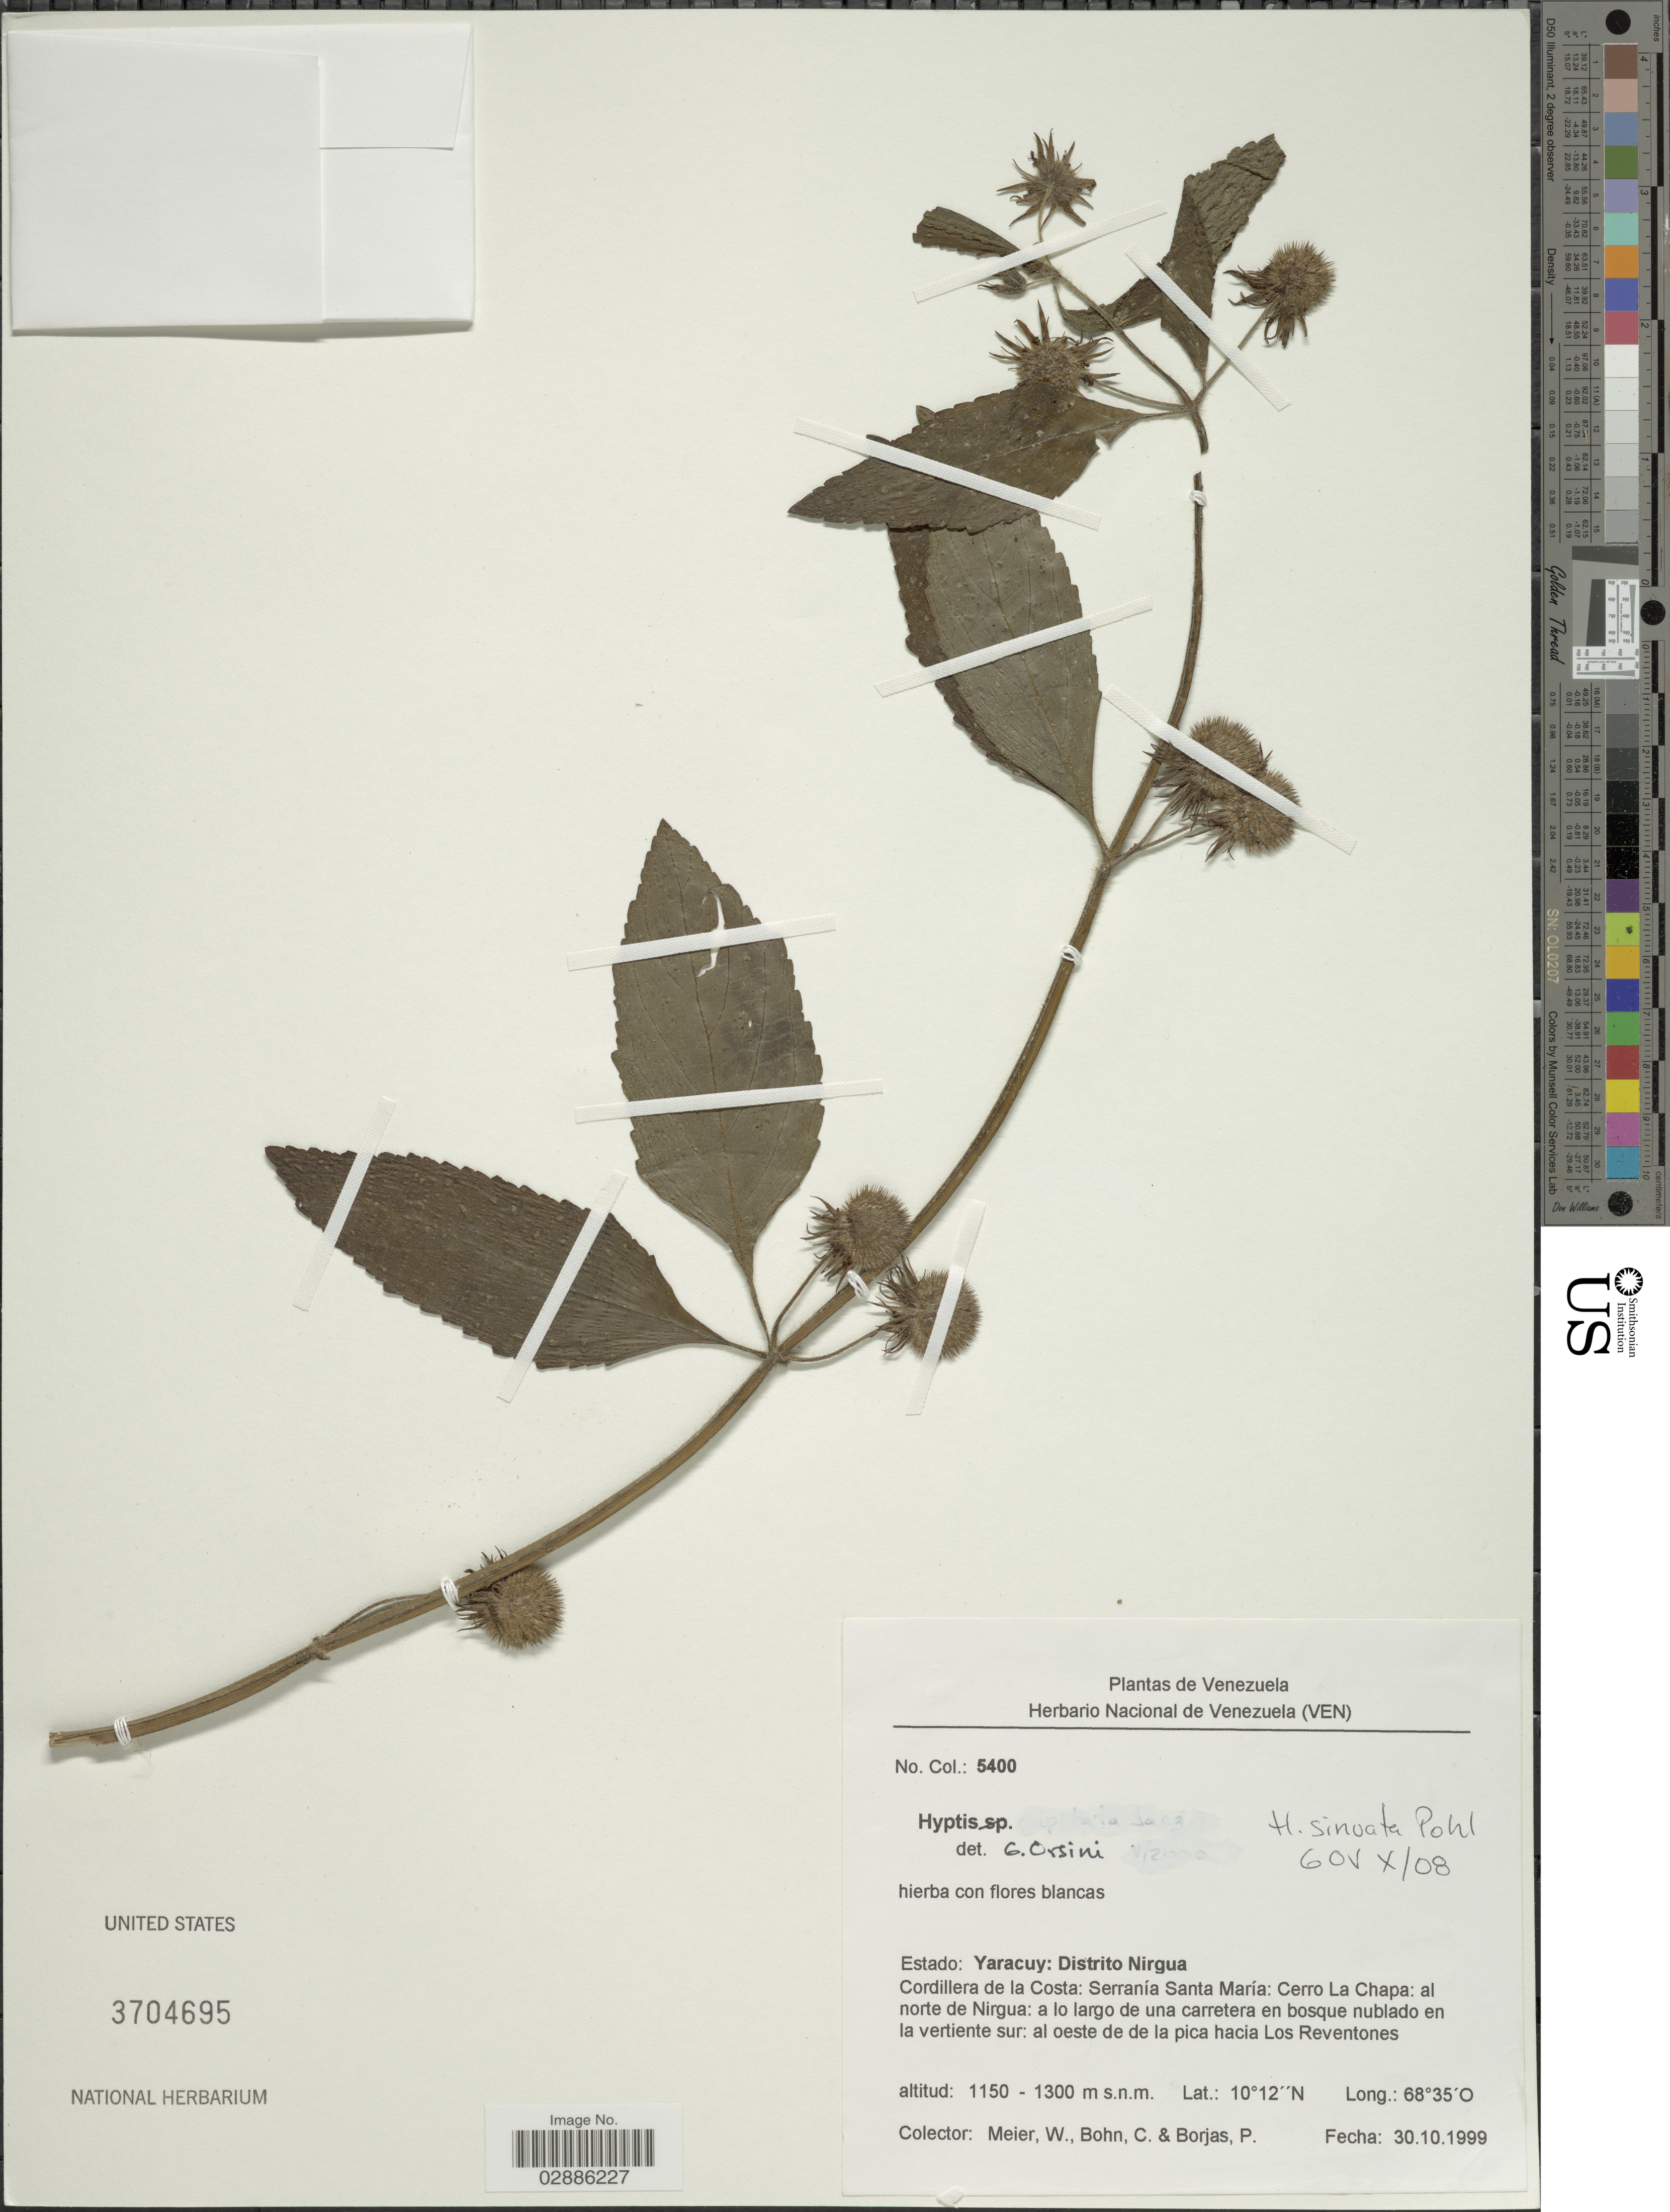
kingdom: Plantae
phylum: Tracheophyta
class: Magnoliopsida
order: Lamiales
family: Lamiaceae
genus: Hyptis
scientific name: Hyptis sinuata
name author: Pohl ex Benth.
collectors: C. Meier, C. Bohn & P. Borjas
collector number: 5400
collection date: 1999-10-30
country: Venezuela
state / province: Yaracuy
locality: Distrito Nirgua, Cordillera de la Costa: Serranía Santa María: Cerro La Chapa: al norte de Nirgua: a lo largo de una carretera en bosque nublado en la vertiente sur: al oeste de de la pica hacia Los Reventones.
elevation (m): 1150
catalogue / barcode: US 3704695